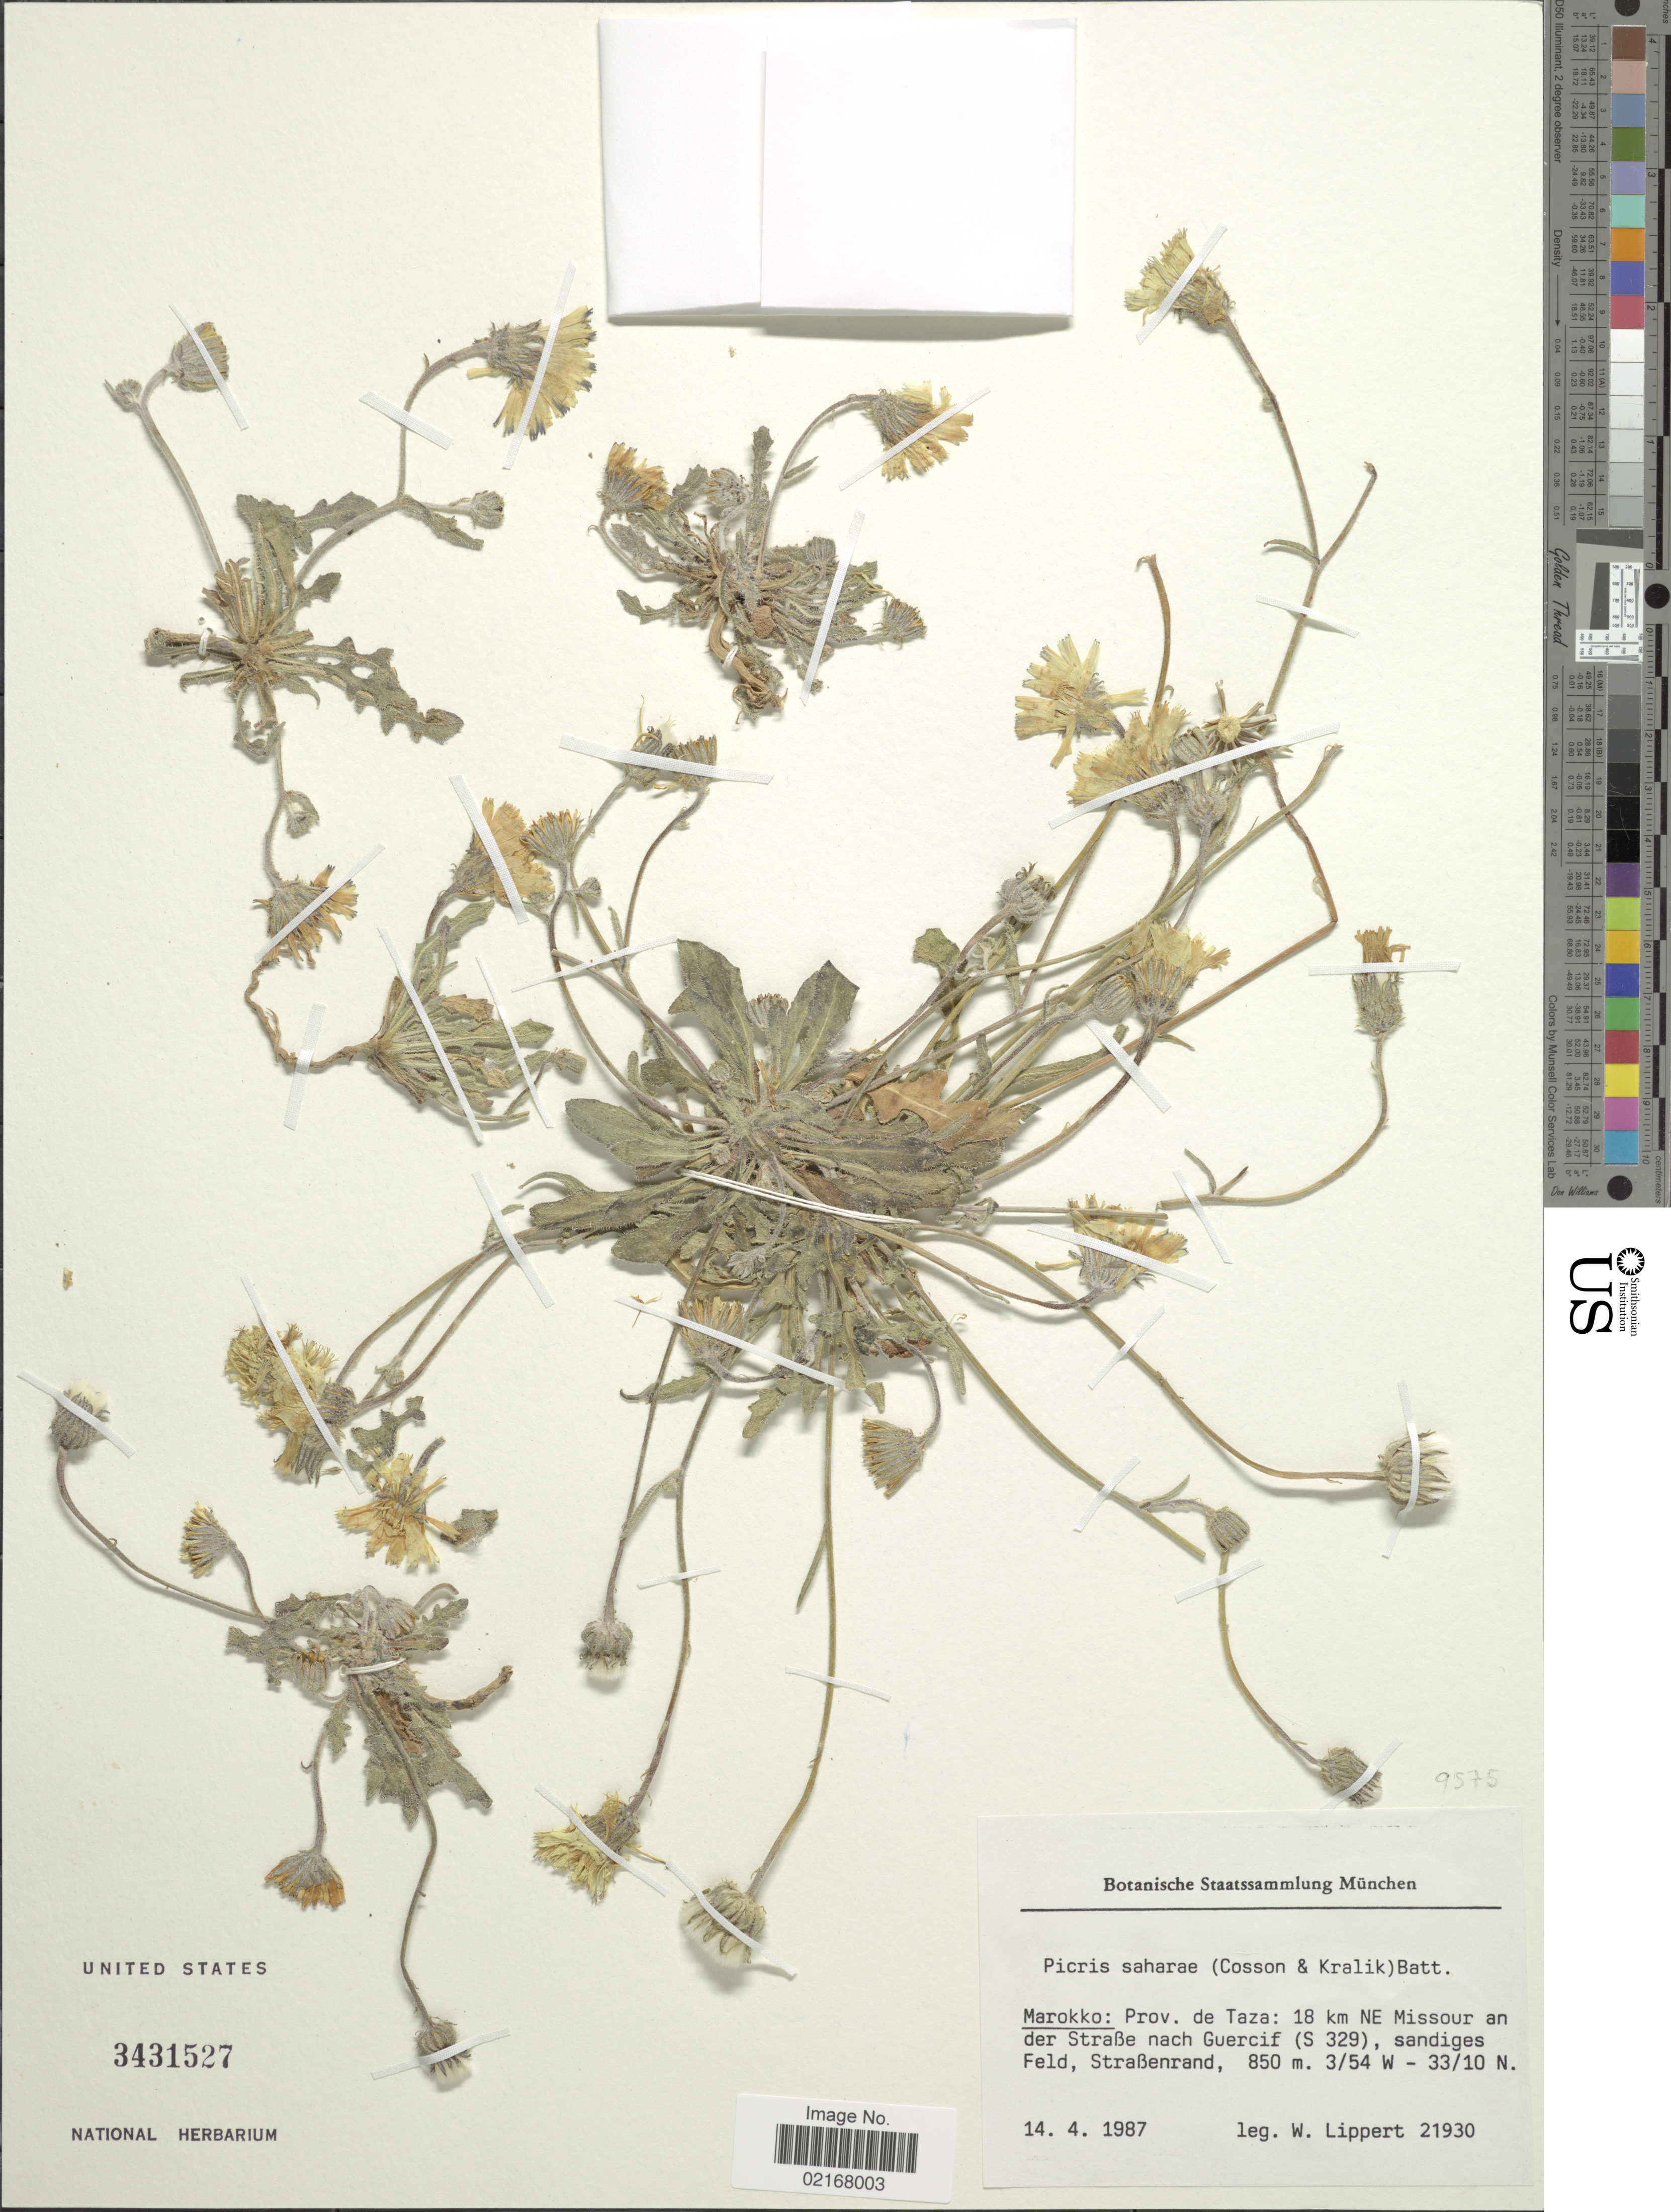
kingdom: Plantae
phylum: Tracheophyta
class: Magnoliopsida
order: Asterales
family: Asteraceae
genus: Picris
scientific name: Picris asplenioides subsp. saharae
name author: (Coss. & Kralik) Dobignard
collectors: W. Lippert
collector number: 21930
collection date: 1987-04-14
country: Morocco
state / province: Taza-Al Hoceima-Taounate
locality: Marokko: Prov. de Taza: 18 km NE Missour an der Straße nach Guercif (S 329), sandiges Feld, Straßenrand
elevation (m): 850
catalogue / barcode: US 3431527